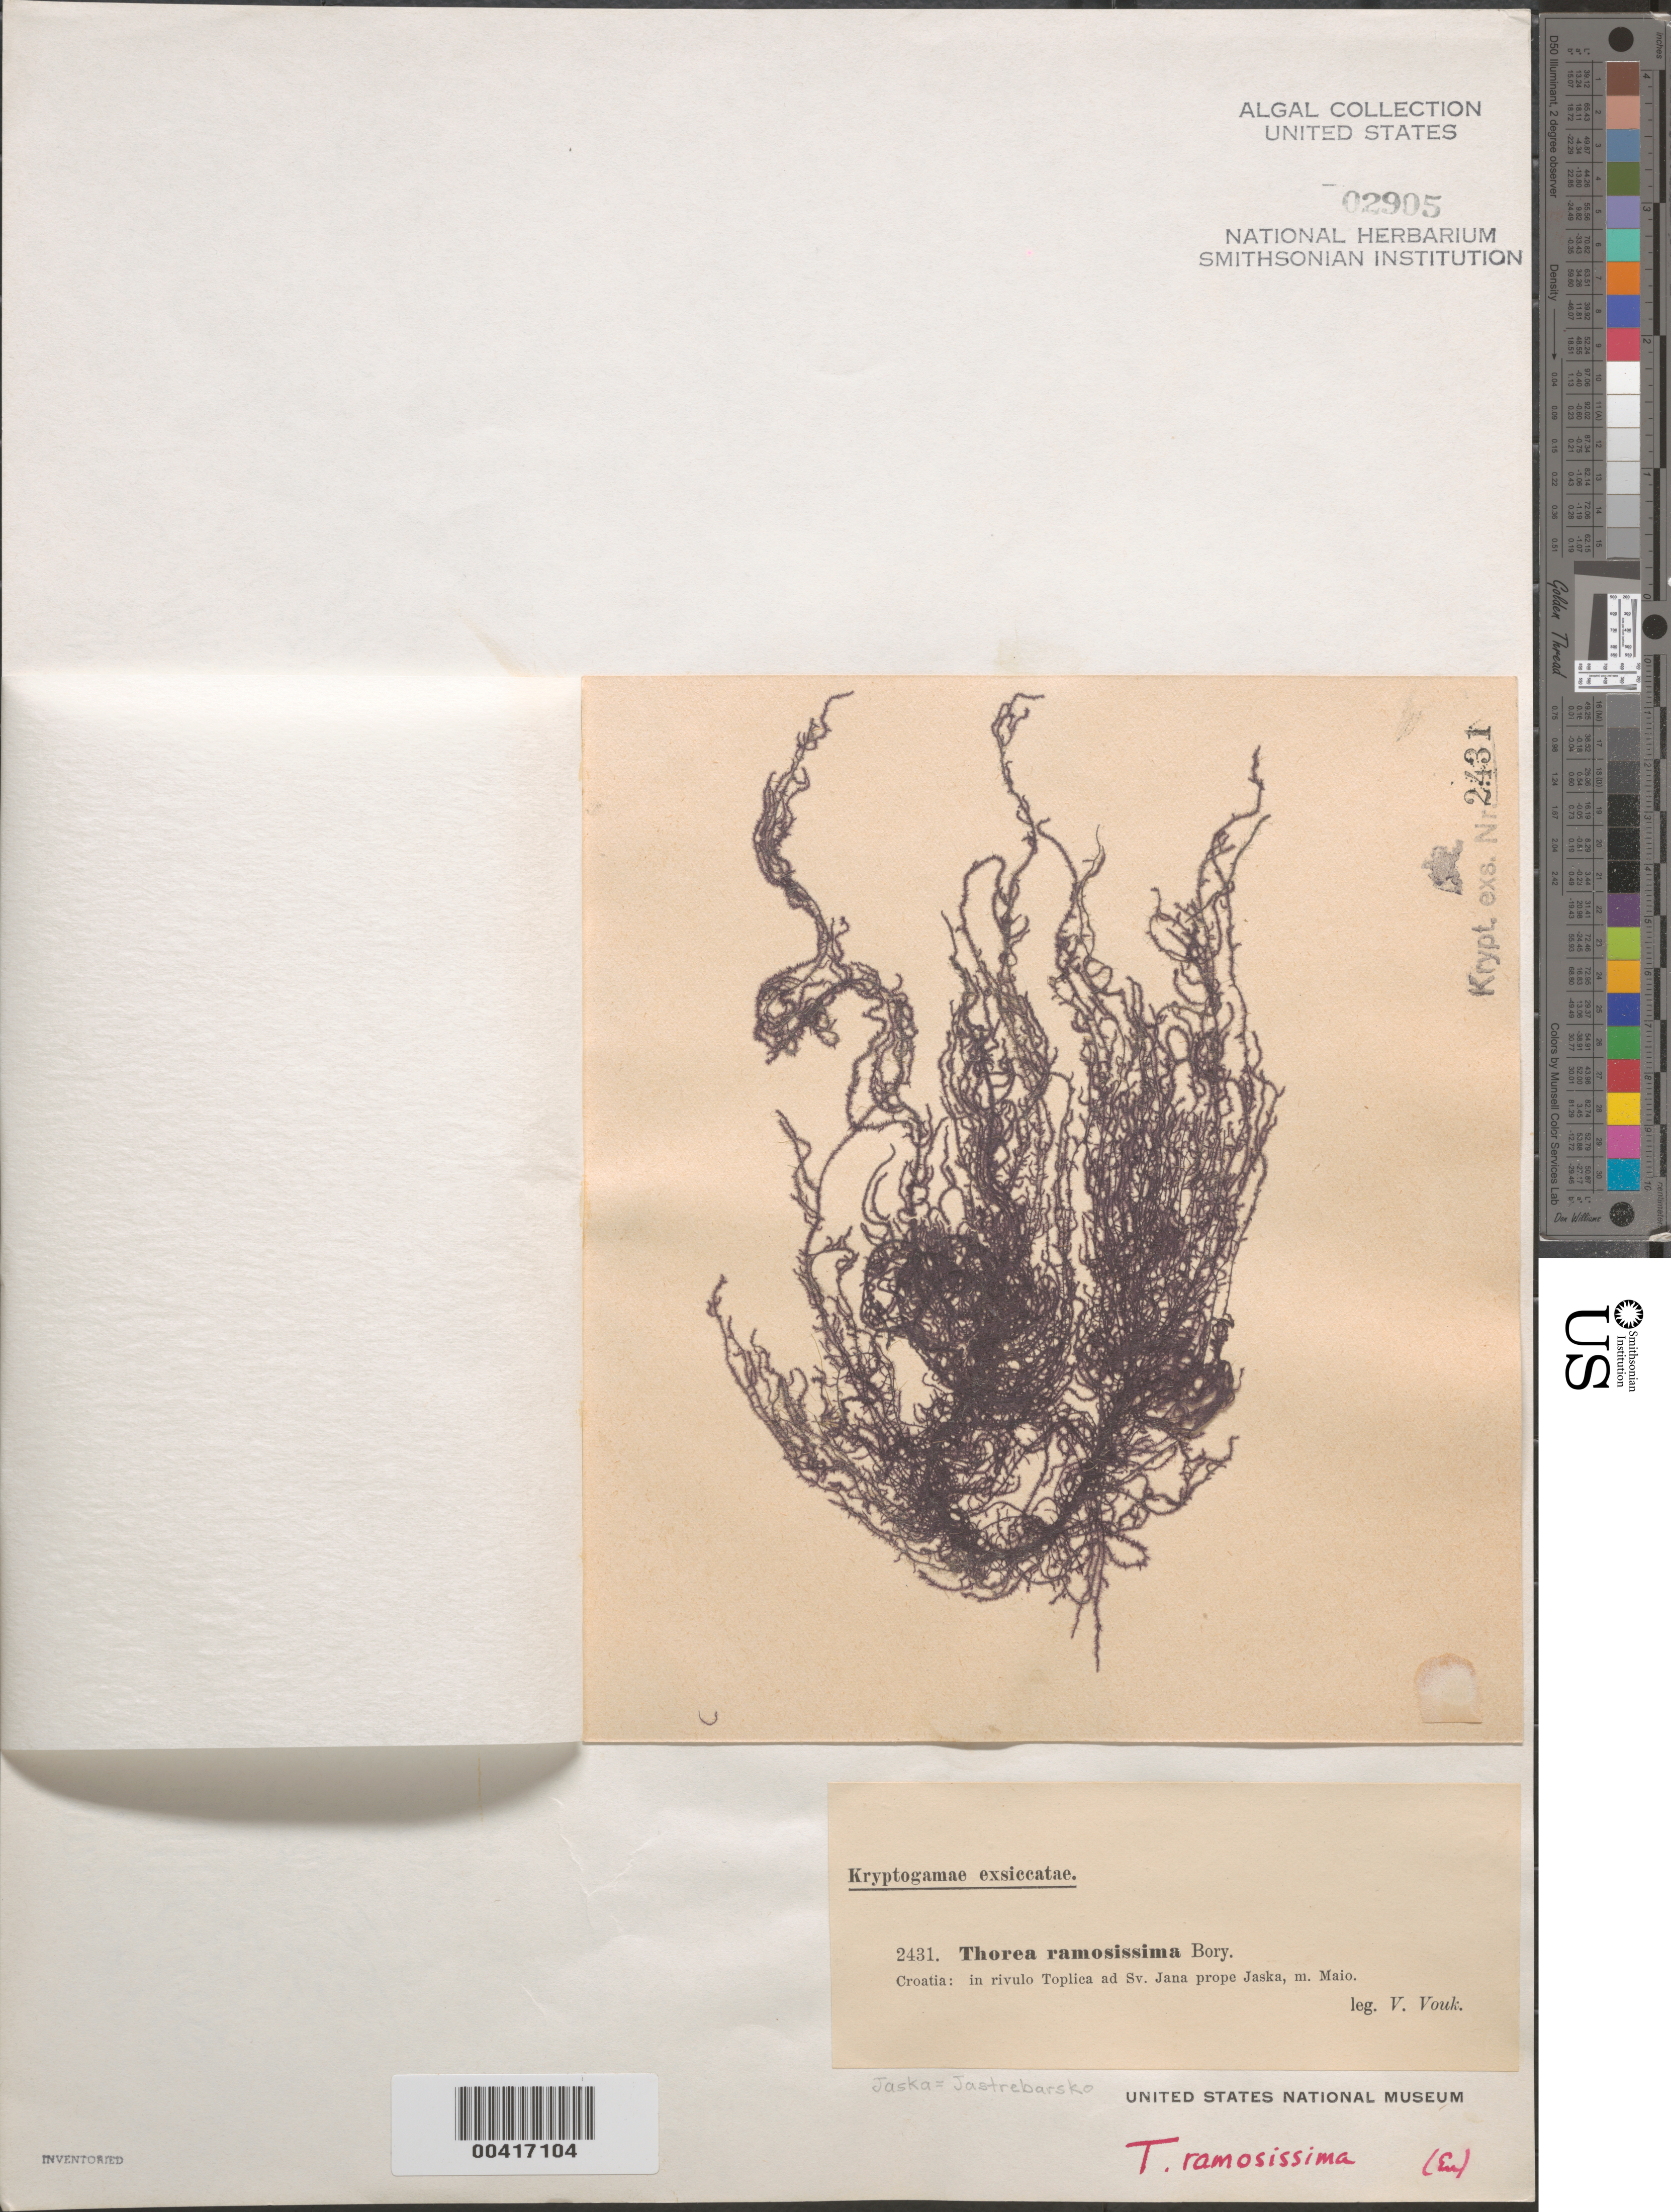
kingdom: Plantae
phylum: Rhodophyta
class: Florideophyceae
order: Thoreales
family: Thoreaceae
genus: Thorea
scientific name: Thorea hispida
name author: (Thore) N.A. Desvaux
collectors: V. Vouk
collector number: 2431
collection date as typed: May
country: Croatia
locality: Toplica River, Sv. Jana near Jastrebarsko (Jaska)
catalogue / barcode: US 2905